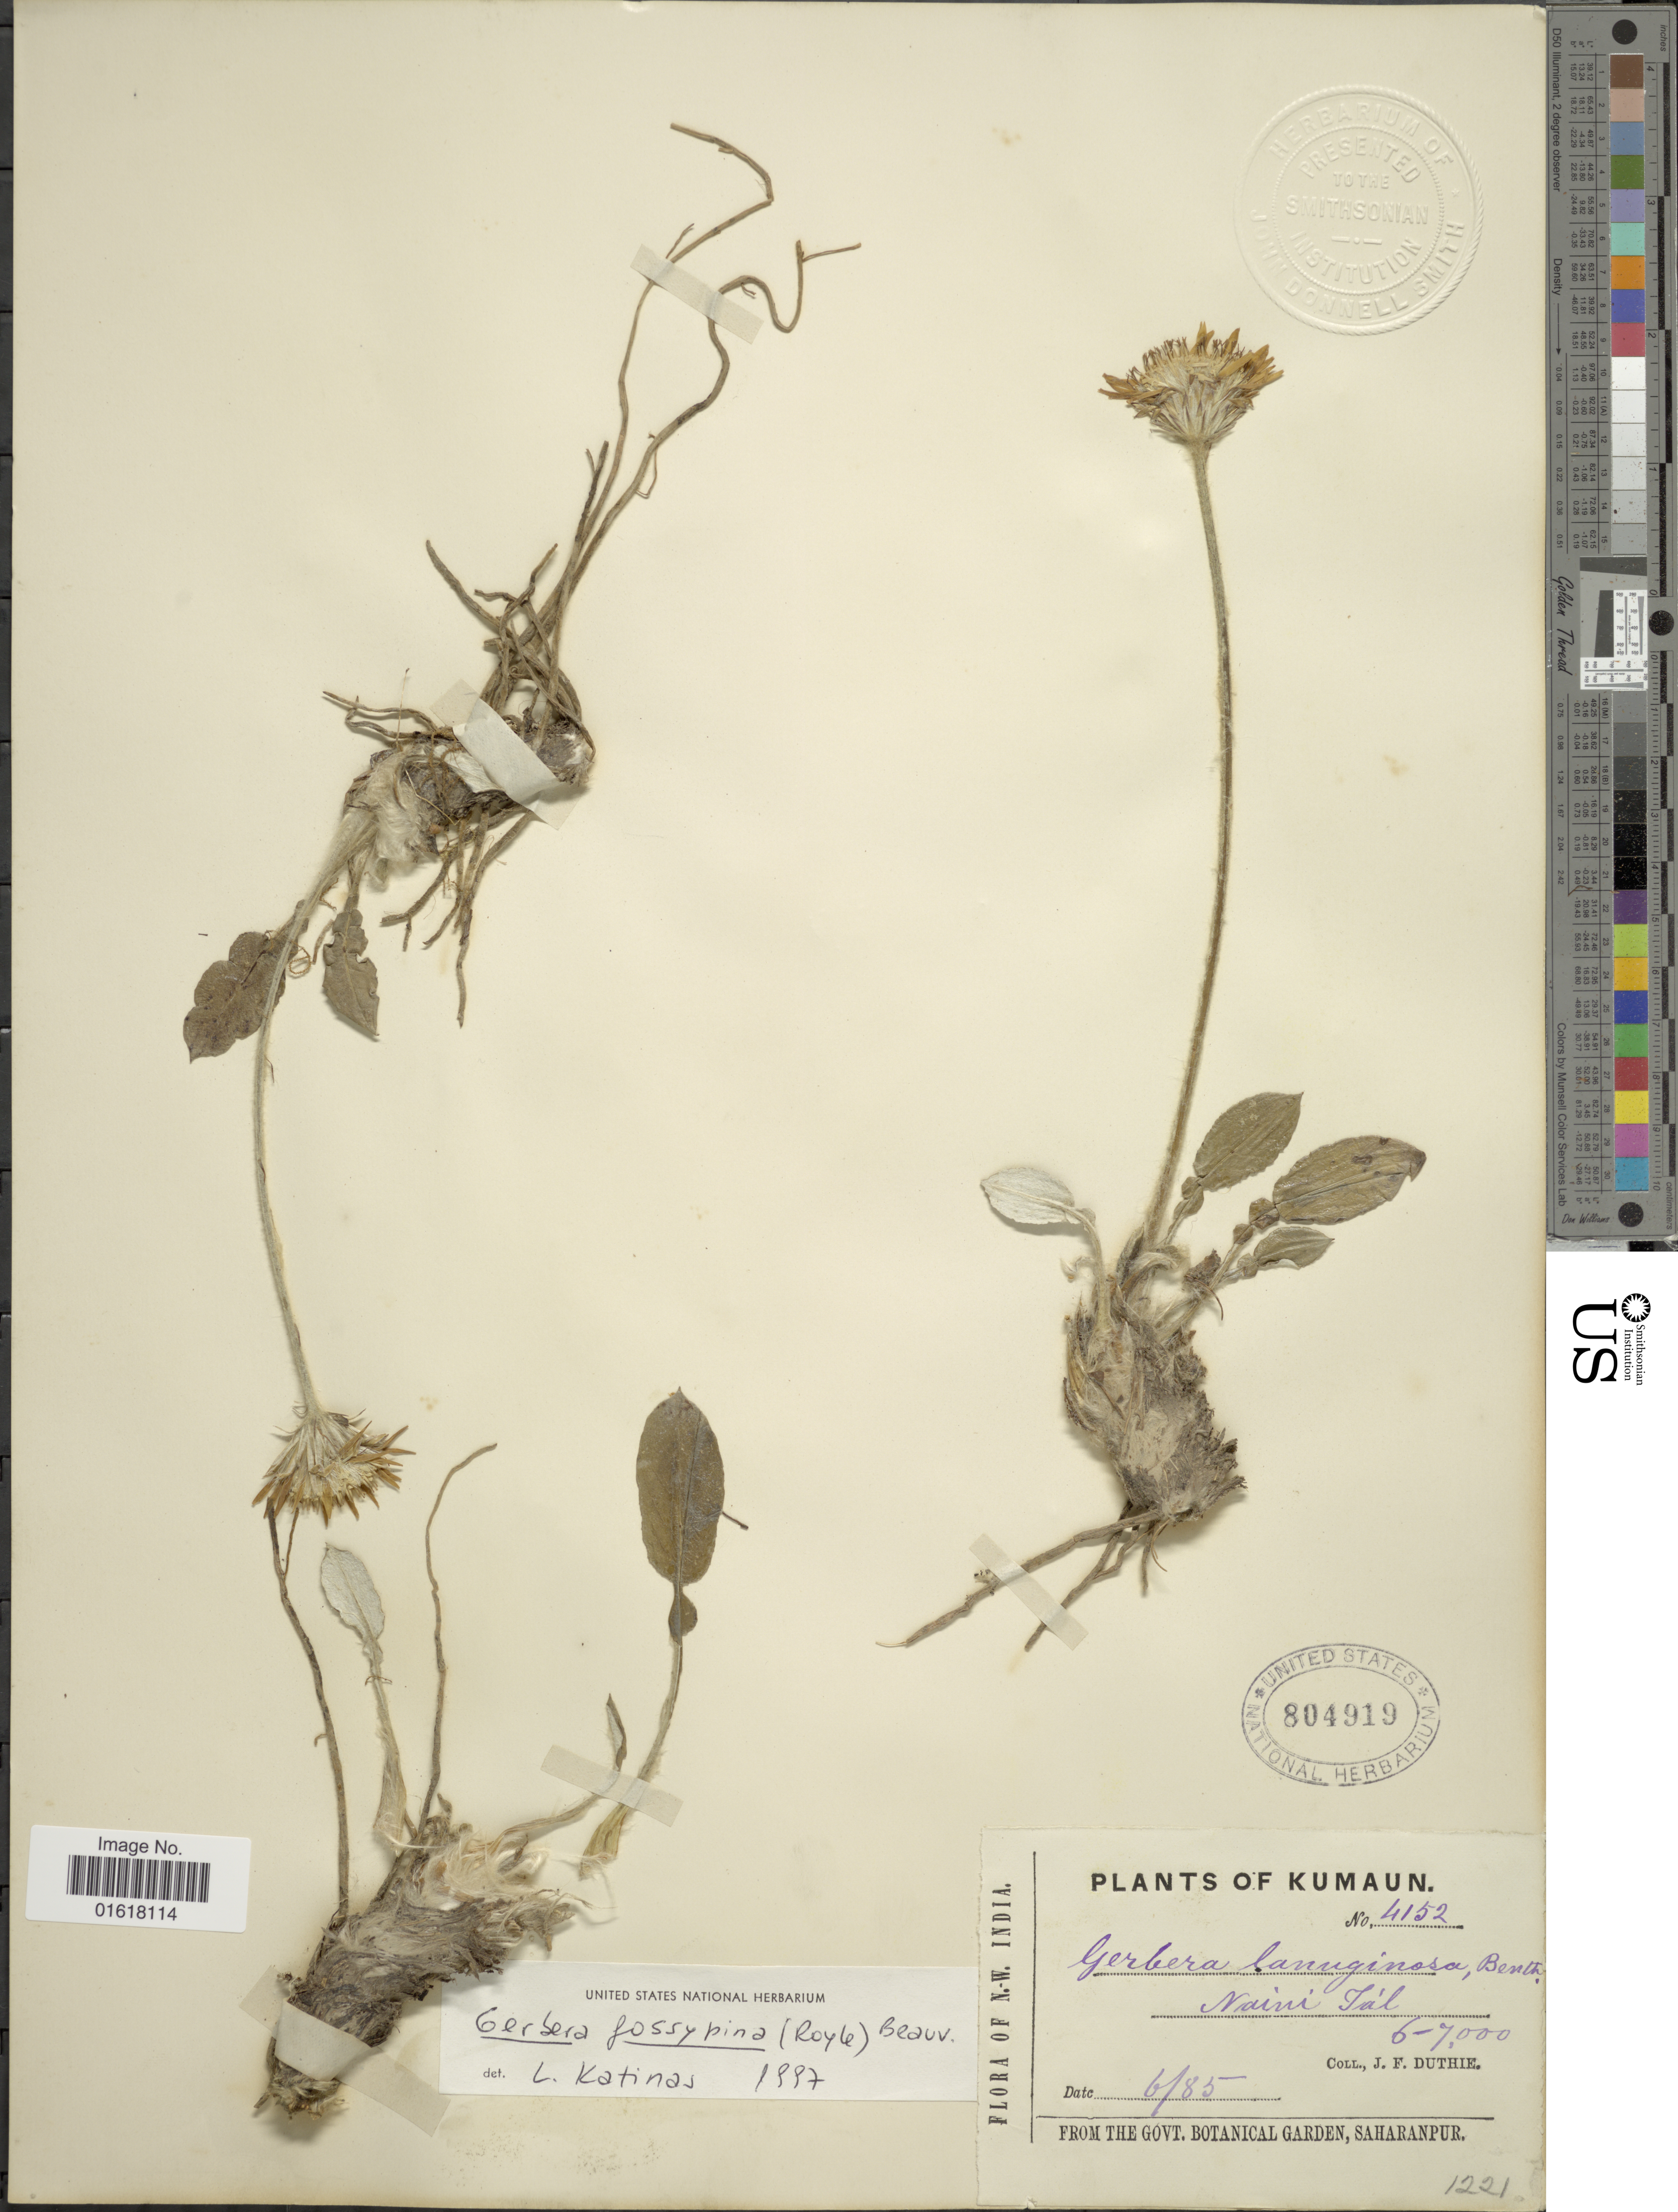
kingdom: Plantae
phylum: Tracheophyta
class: Magnoliopsida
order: Asterales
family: Asteraceae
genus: Gerbera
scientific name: Gerbera gossypina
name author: (Royle) Beauverd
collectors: J. F. Duthie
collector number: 4152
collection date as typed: Transcribed d/m/y: /6/85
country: India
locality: N. W. India. Kumaun. Naini Tál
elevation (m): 1829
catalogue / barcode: US 804919